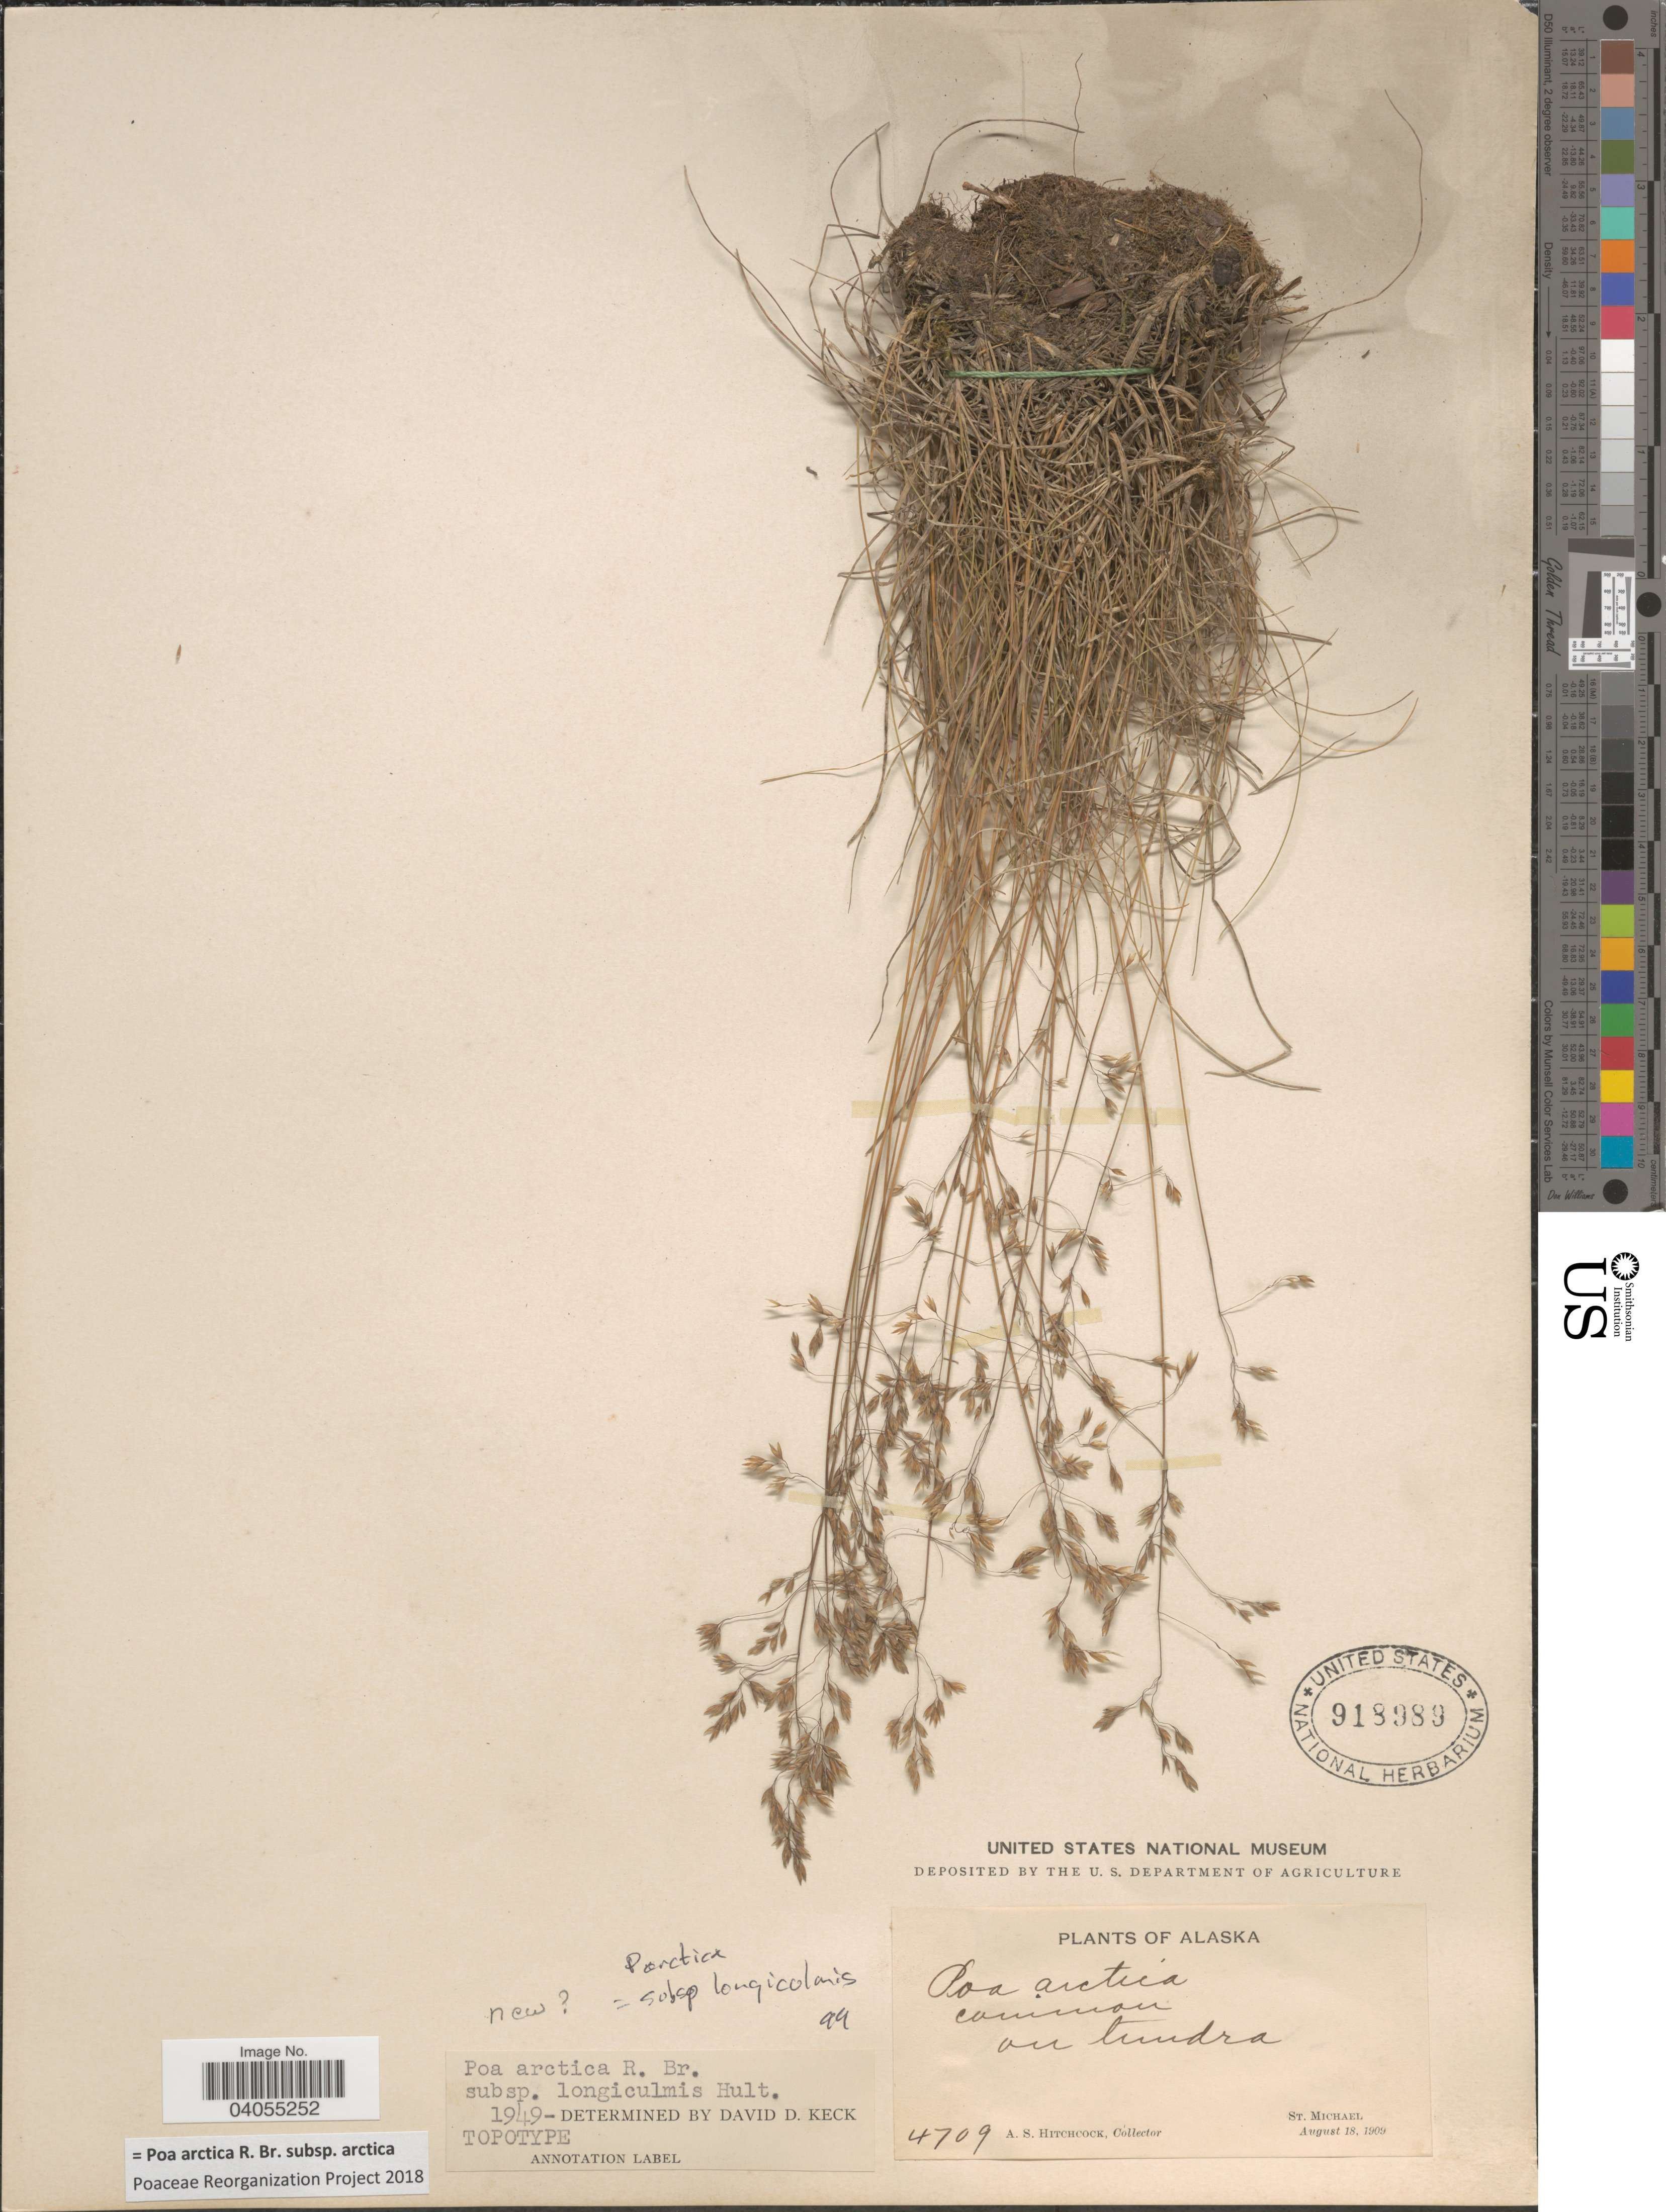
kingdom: Plantae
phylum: Tracheophyta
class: Liliopsida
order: Poales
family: Poaceae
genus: Poa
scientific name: Poa arctica subsp. arctica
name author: R. Br.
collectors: A. S. Hitchcock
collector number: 4709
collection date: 1909-08-18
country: United States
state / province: Alaska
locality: On tundra. St. Michael.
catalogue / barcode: US 918989